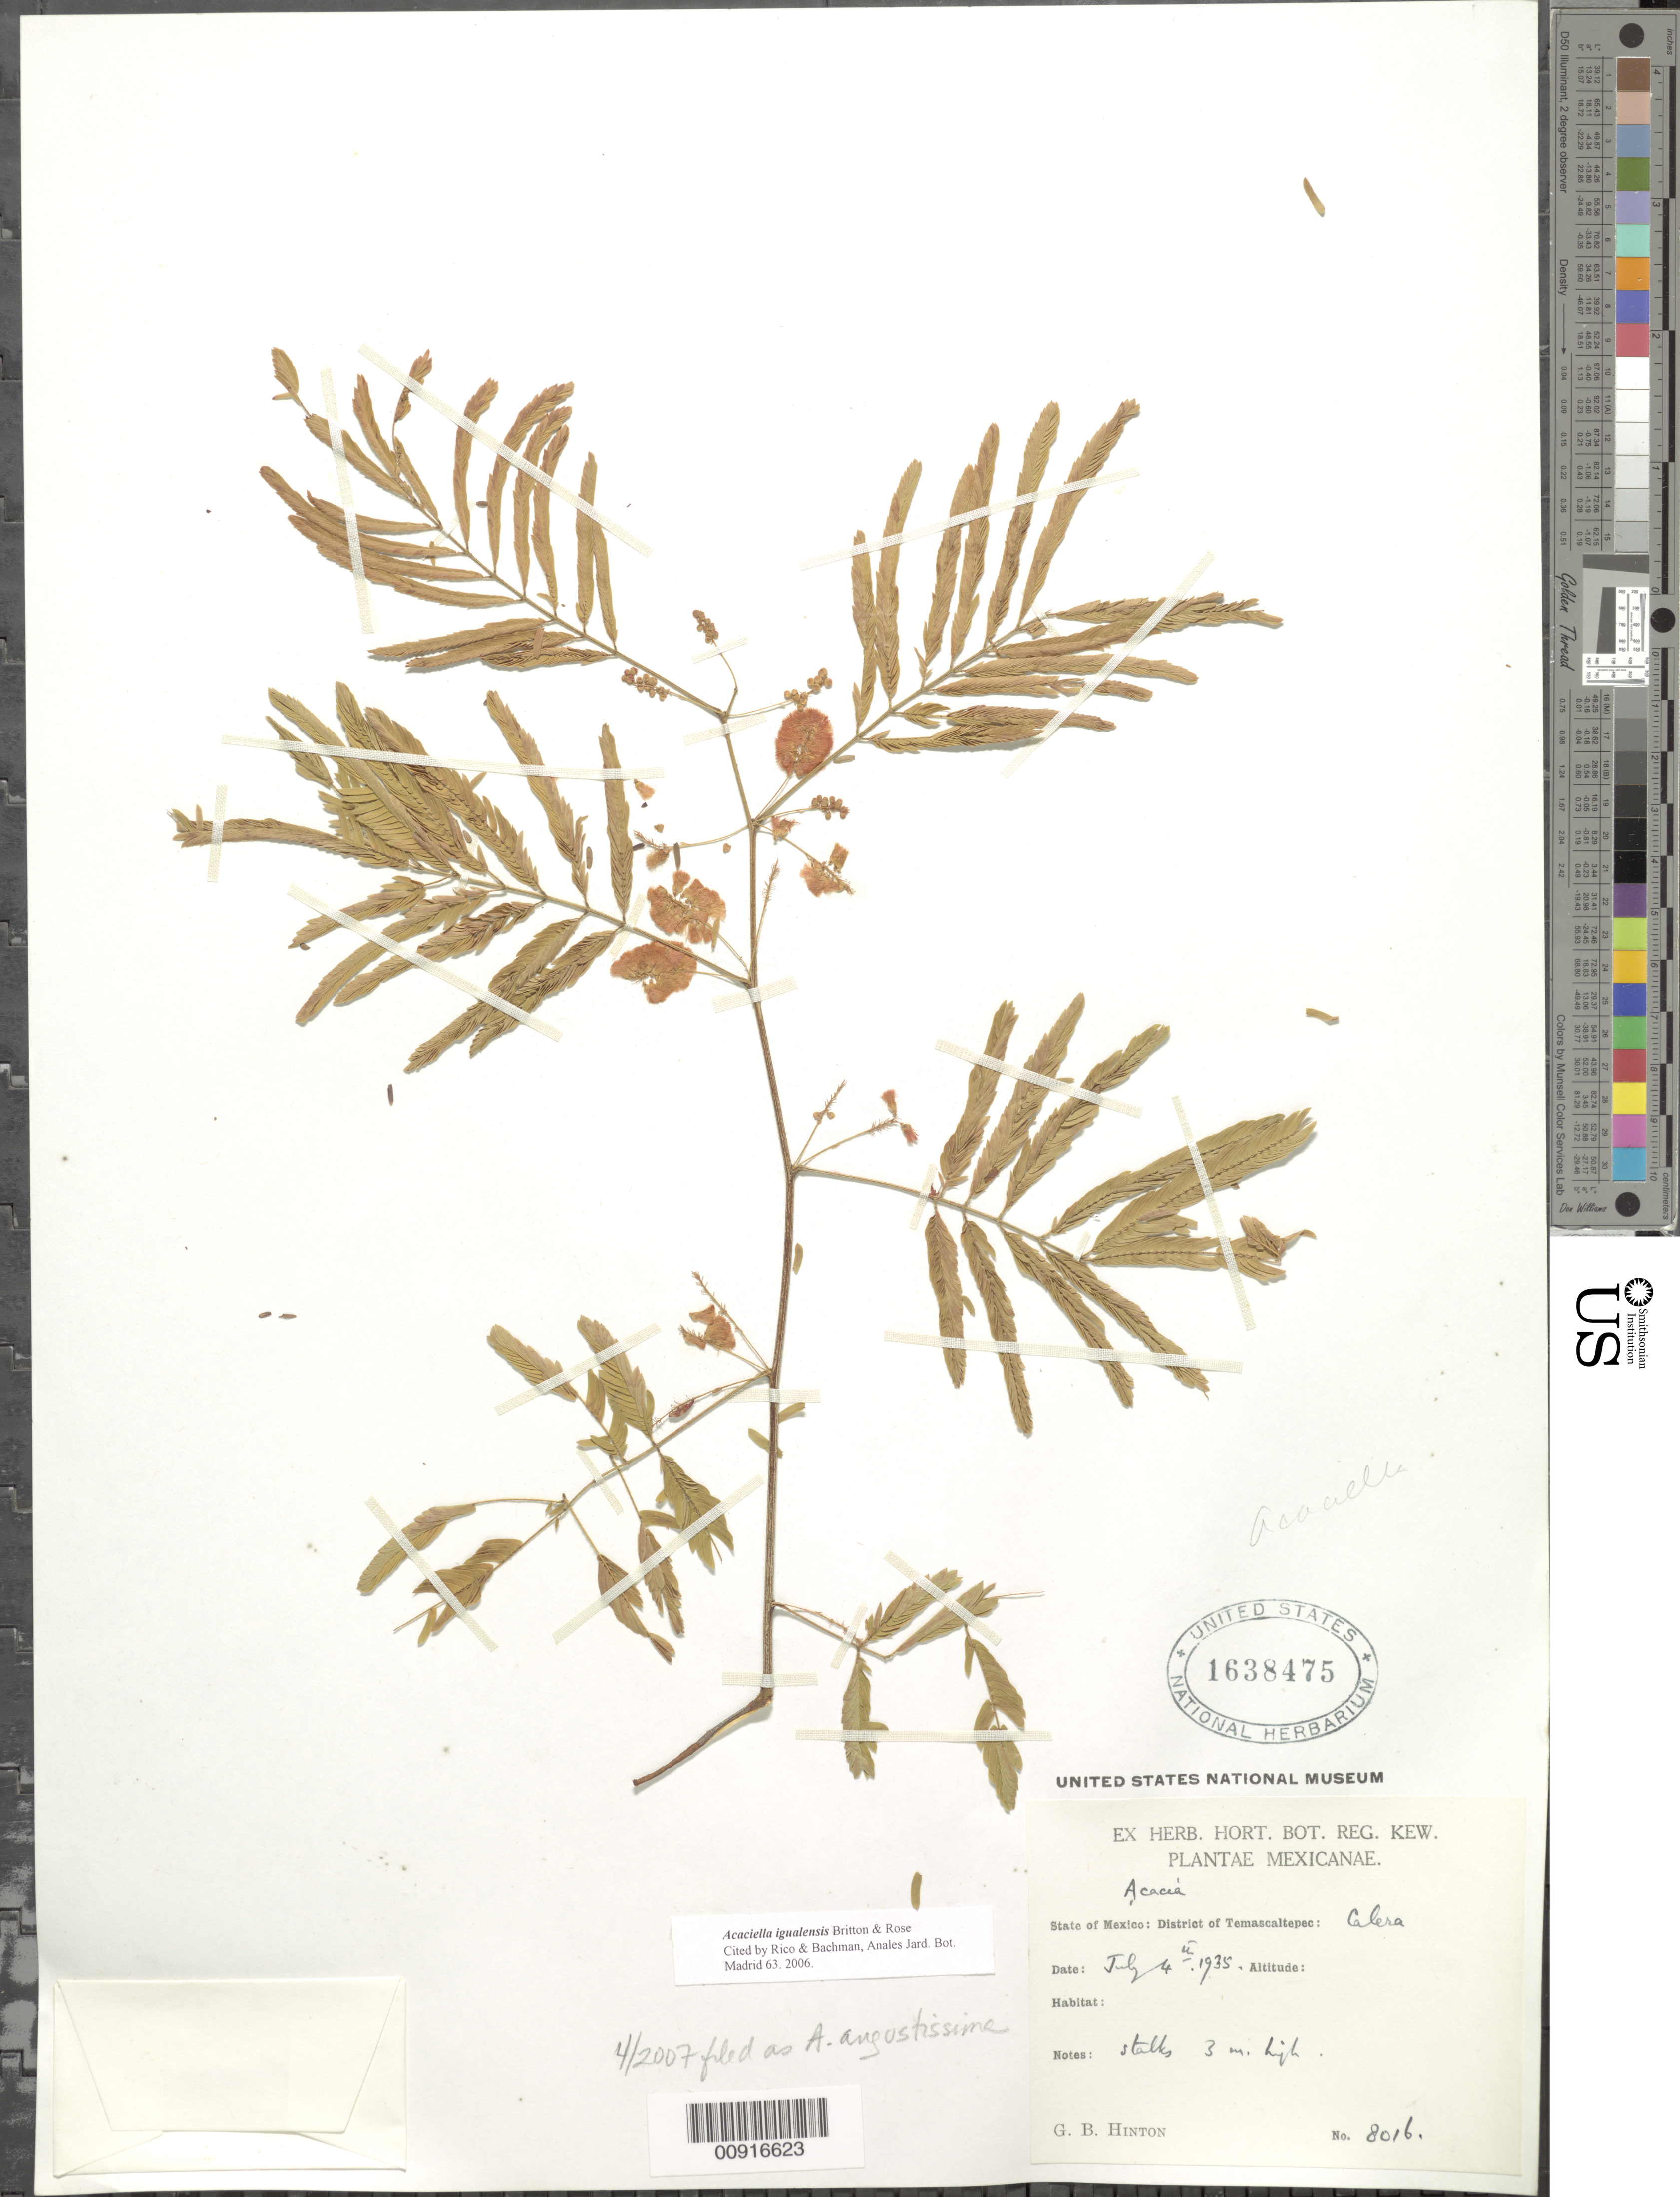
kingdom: Plantae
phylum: Tracheophyta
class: Magnoliopsida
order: Fabales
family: Fabaceae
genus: Acaciella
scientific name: Acaciella igualensis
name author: Britton & Rose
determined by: Rico, L.; Bachman, --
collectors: G. B. Hinton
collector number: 8016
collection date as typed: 04 Jul 1935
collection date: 1935-07-04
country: Mexico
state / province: México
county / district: Temascaltepec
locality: State of Mexico: District of Temascaltepec: Calera.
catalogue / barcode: US 1638475